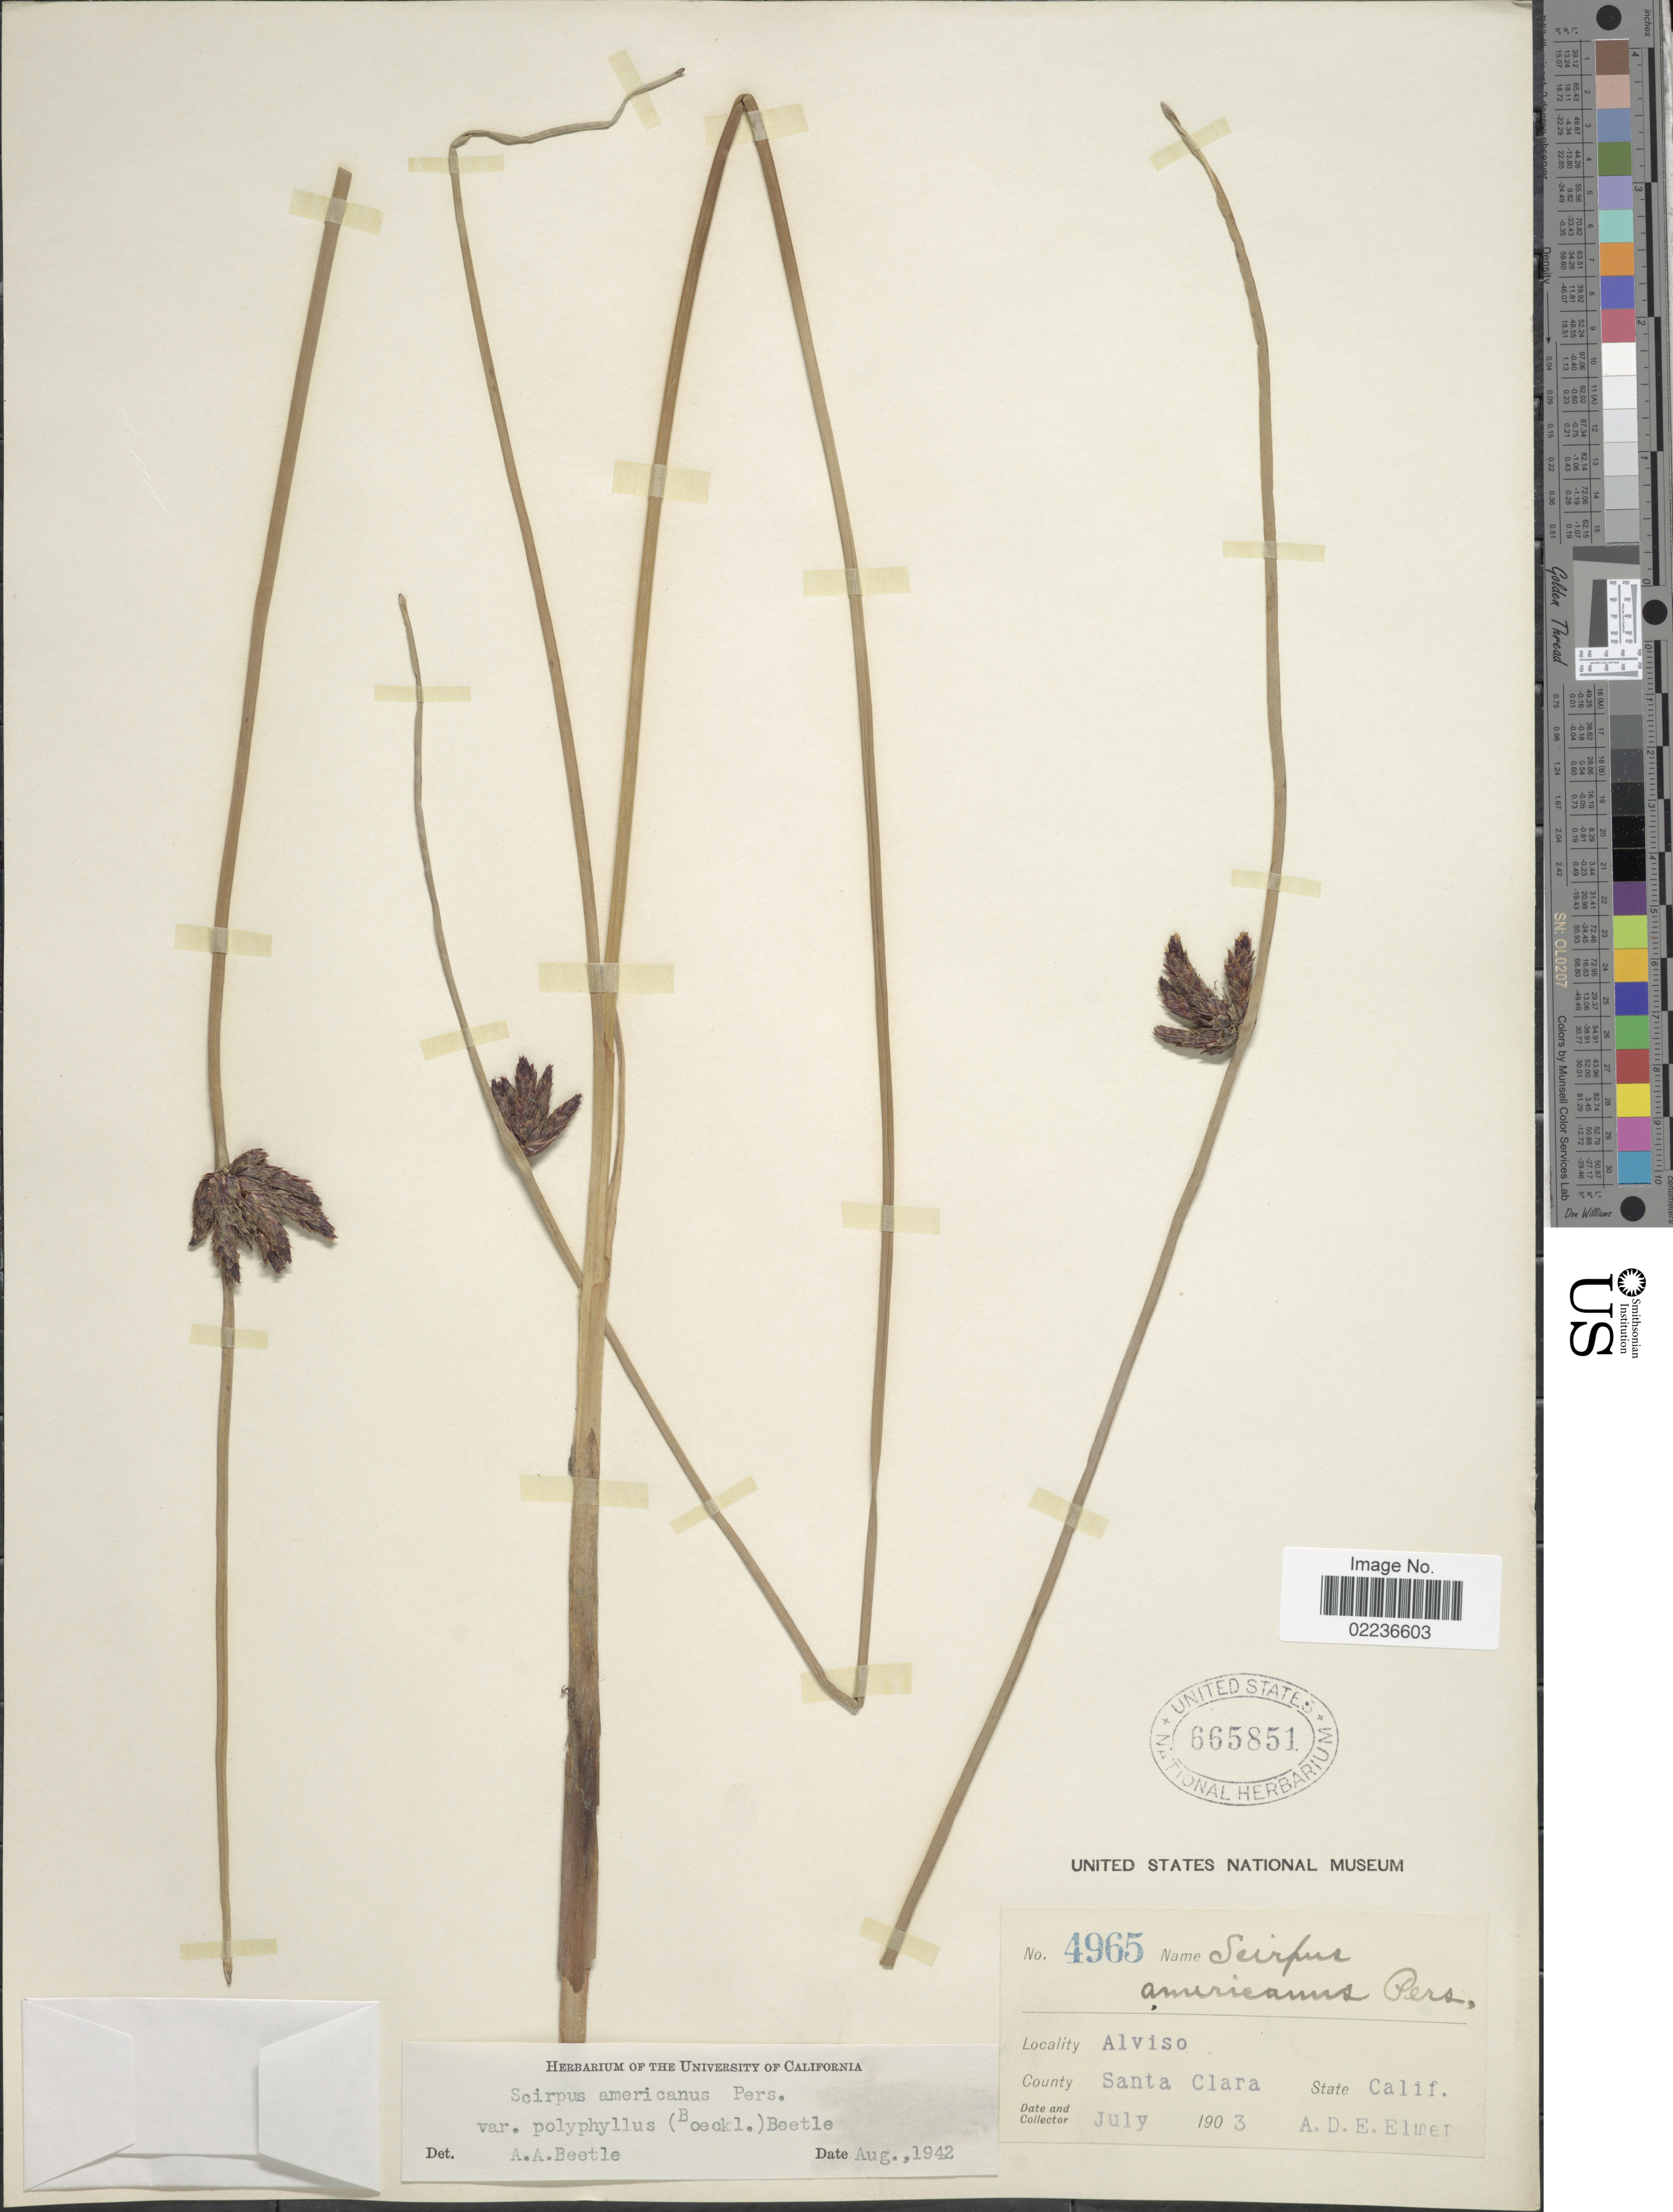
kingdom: Plantae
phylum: Tracheophyta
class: Liliopsida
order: Poales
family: Cyperaceae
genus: Schoenoplectus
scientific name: Schoenoplectus pungens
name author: (Vahl) Palla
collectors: A. D. E. Elmer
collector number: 4965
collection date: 1903-07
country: United States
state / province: California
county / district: Santa Clara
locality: County Santa Clara, Alviso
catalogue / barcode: US 665851